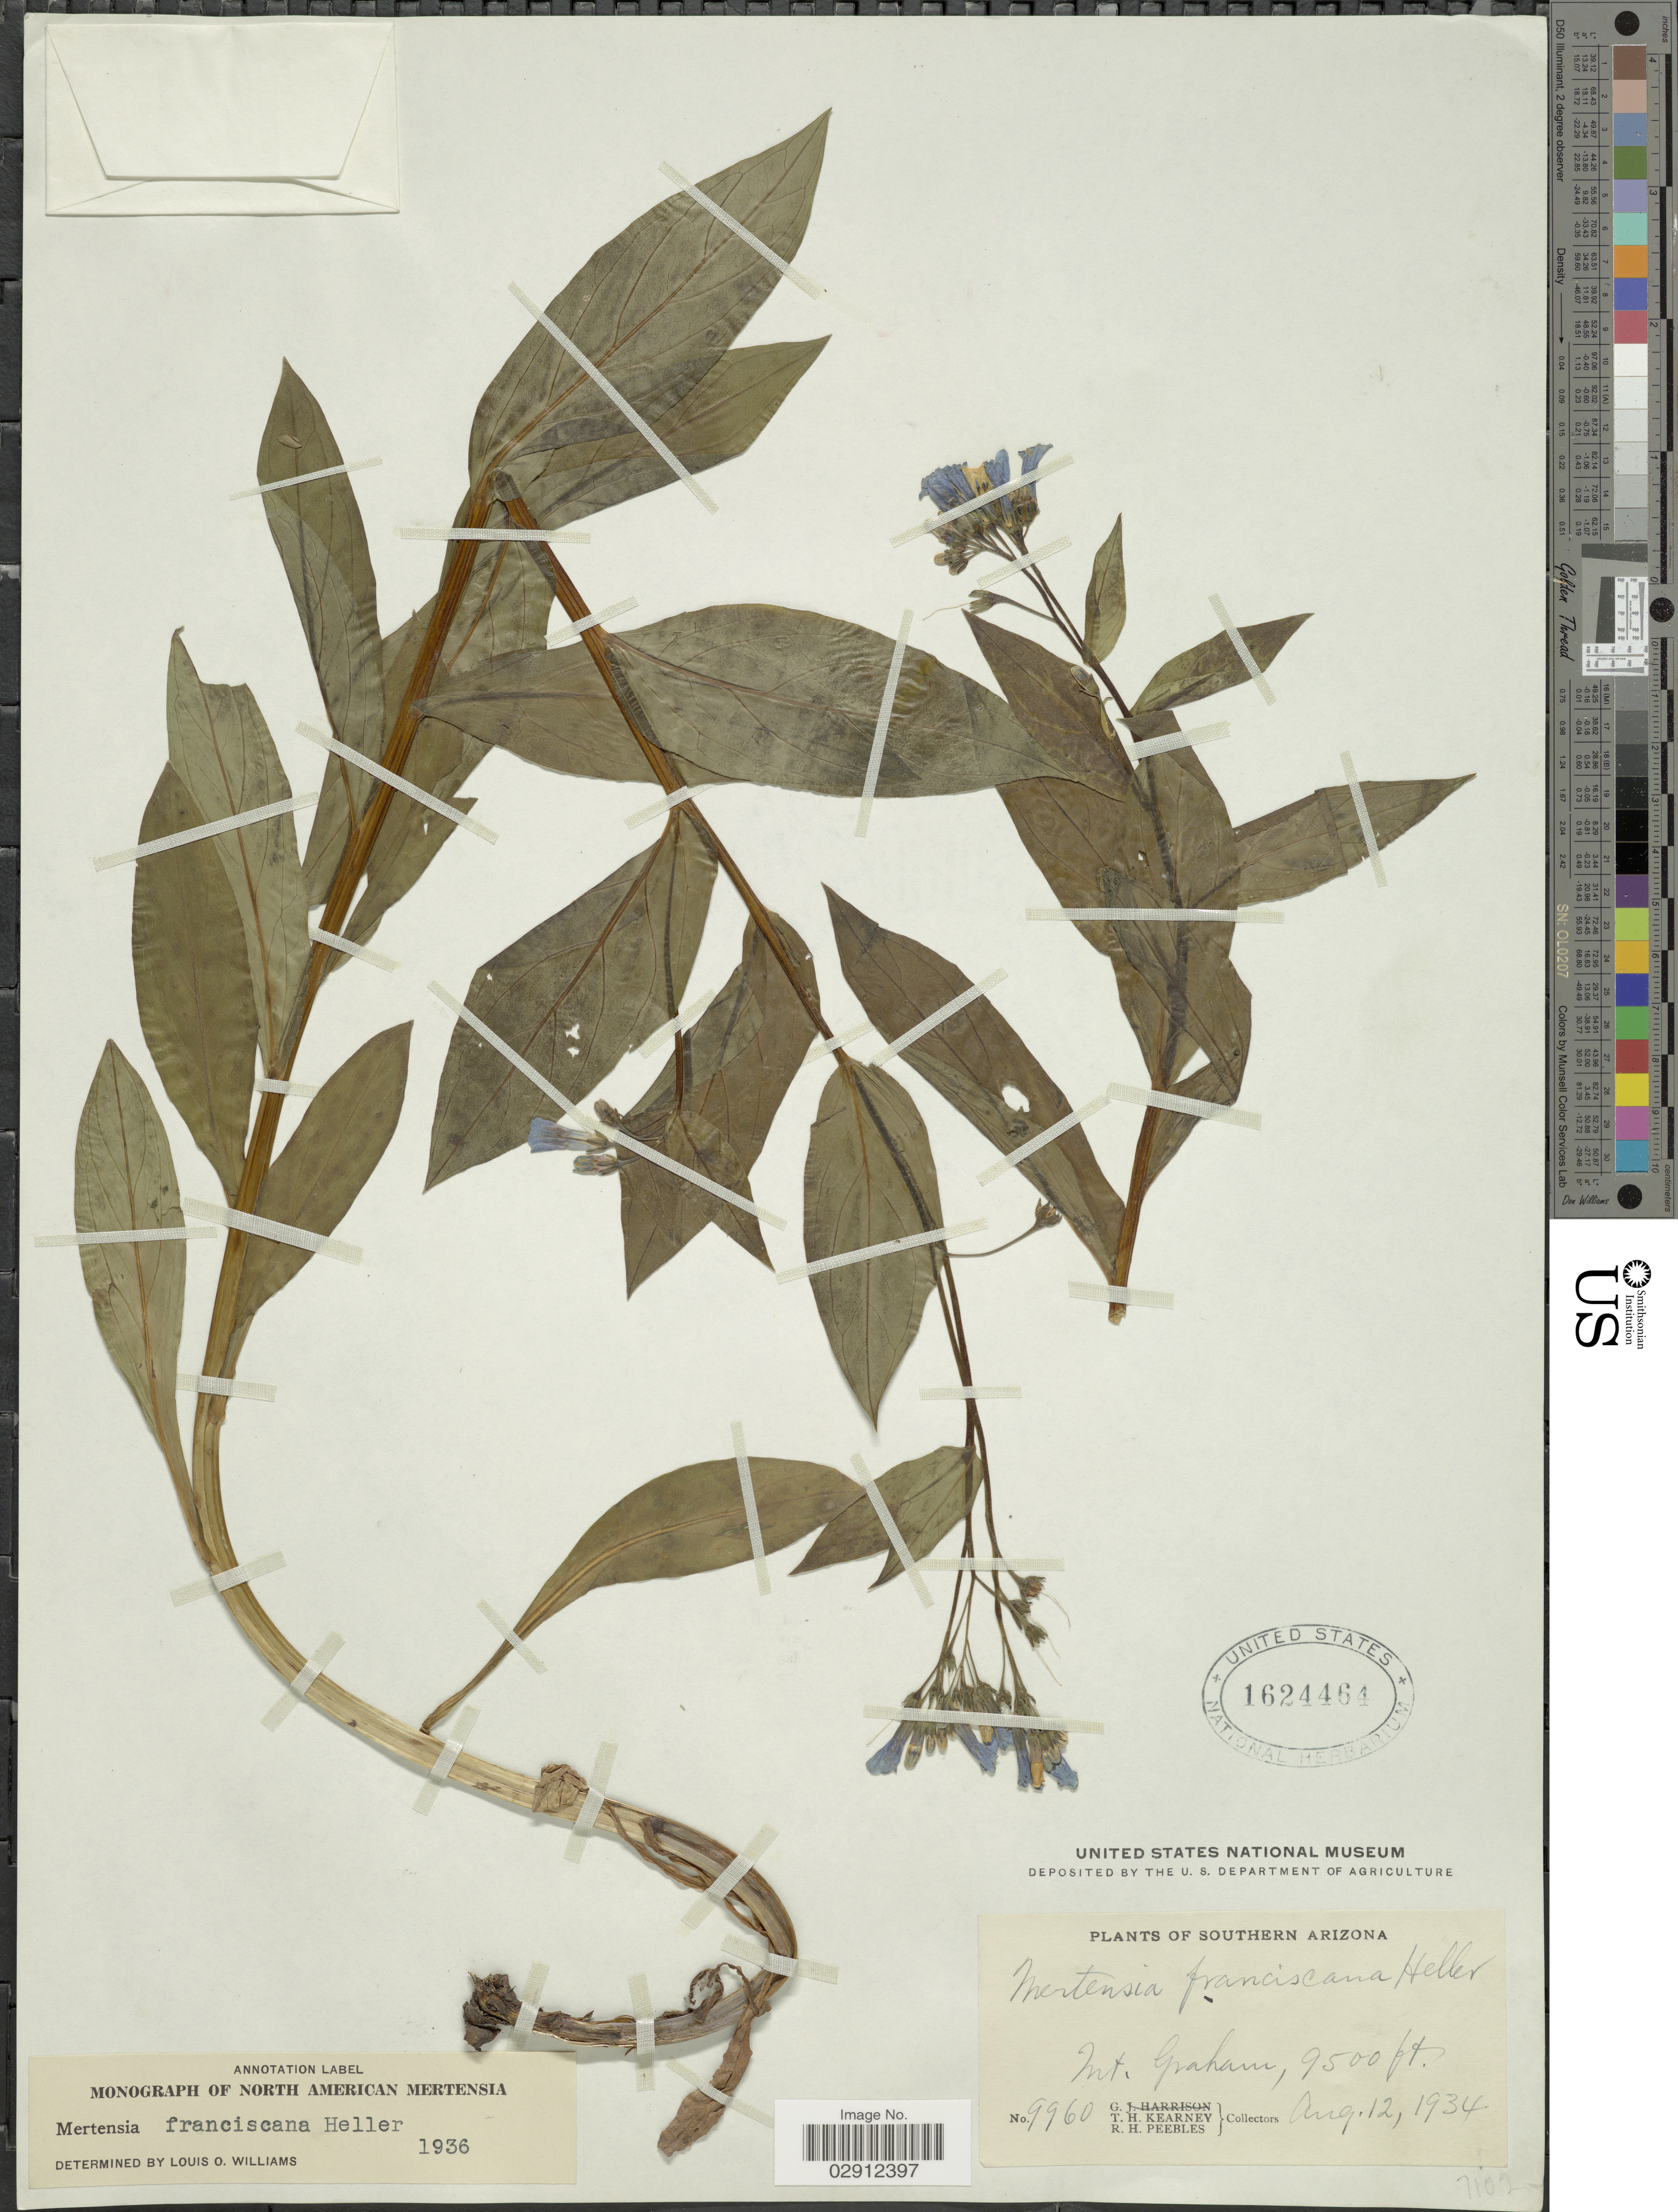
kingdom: Plantae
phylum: Tracheophyta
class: Magnoliopsida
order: Boraginales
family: Boraginaceae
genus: Mertensia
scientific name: Mertensia ciliata var. subpubescens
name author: (Rydb.) J.F. Macbr. & Payson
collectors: T. H. Kearney & R. H. Peebles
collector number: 9960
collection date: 1934-08-12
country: United States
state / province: Arizona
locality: Southern Arizona. Mt. Graham.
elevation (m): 2896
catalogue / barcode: US 1624464